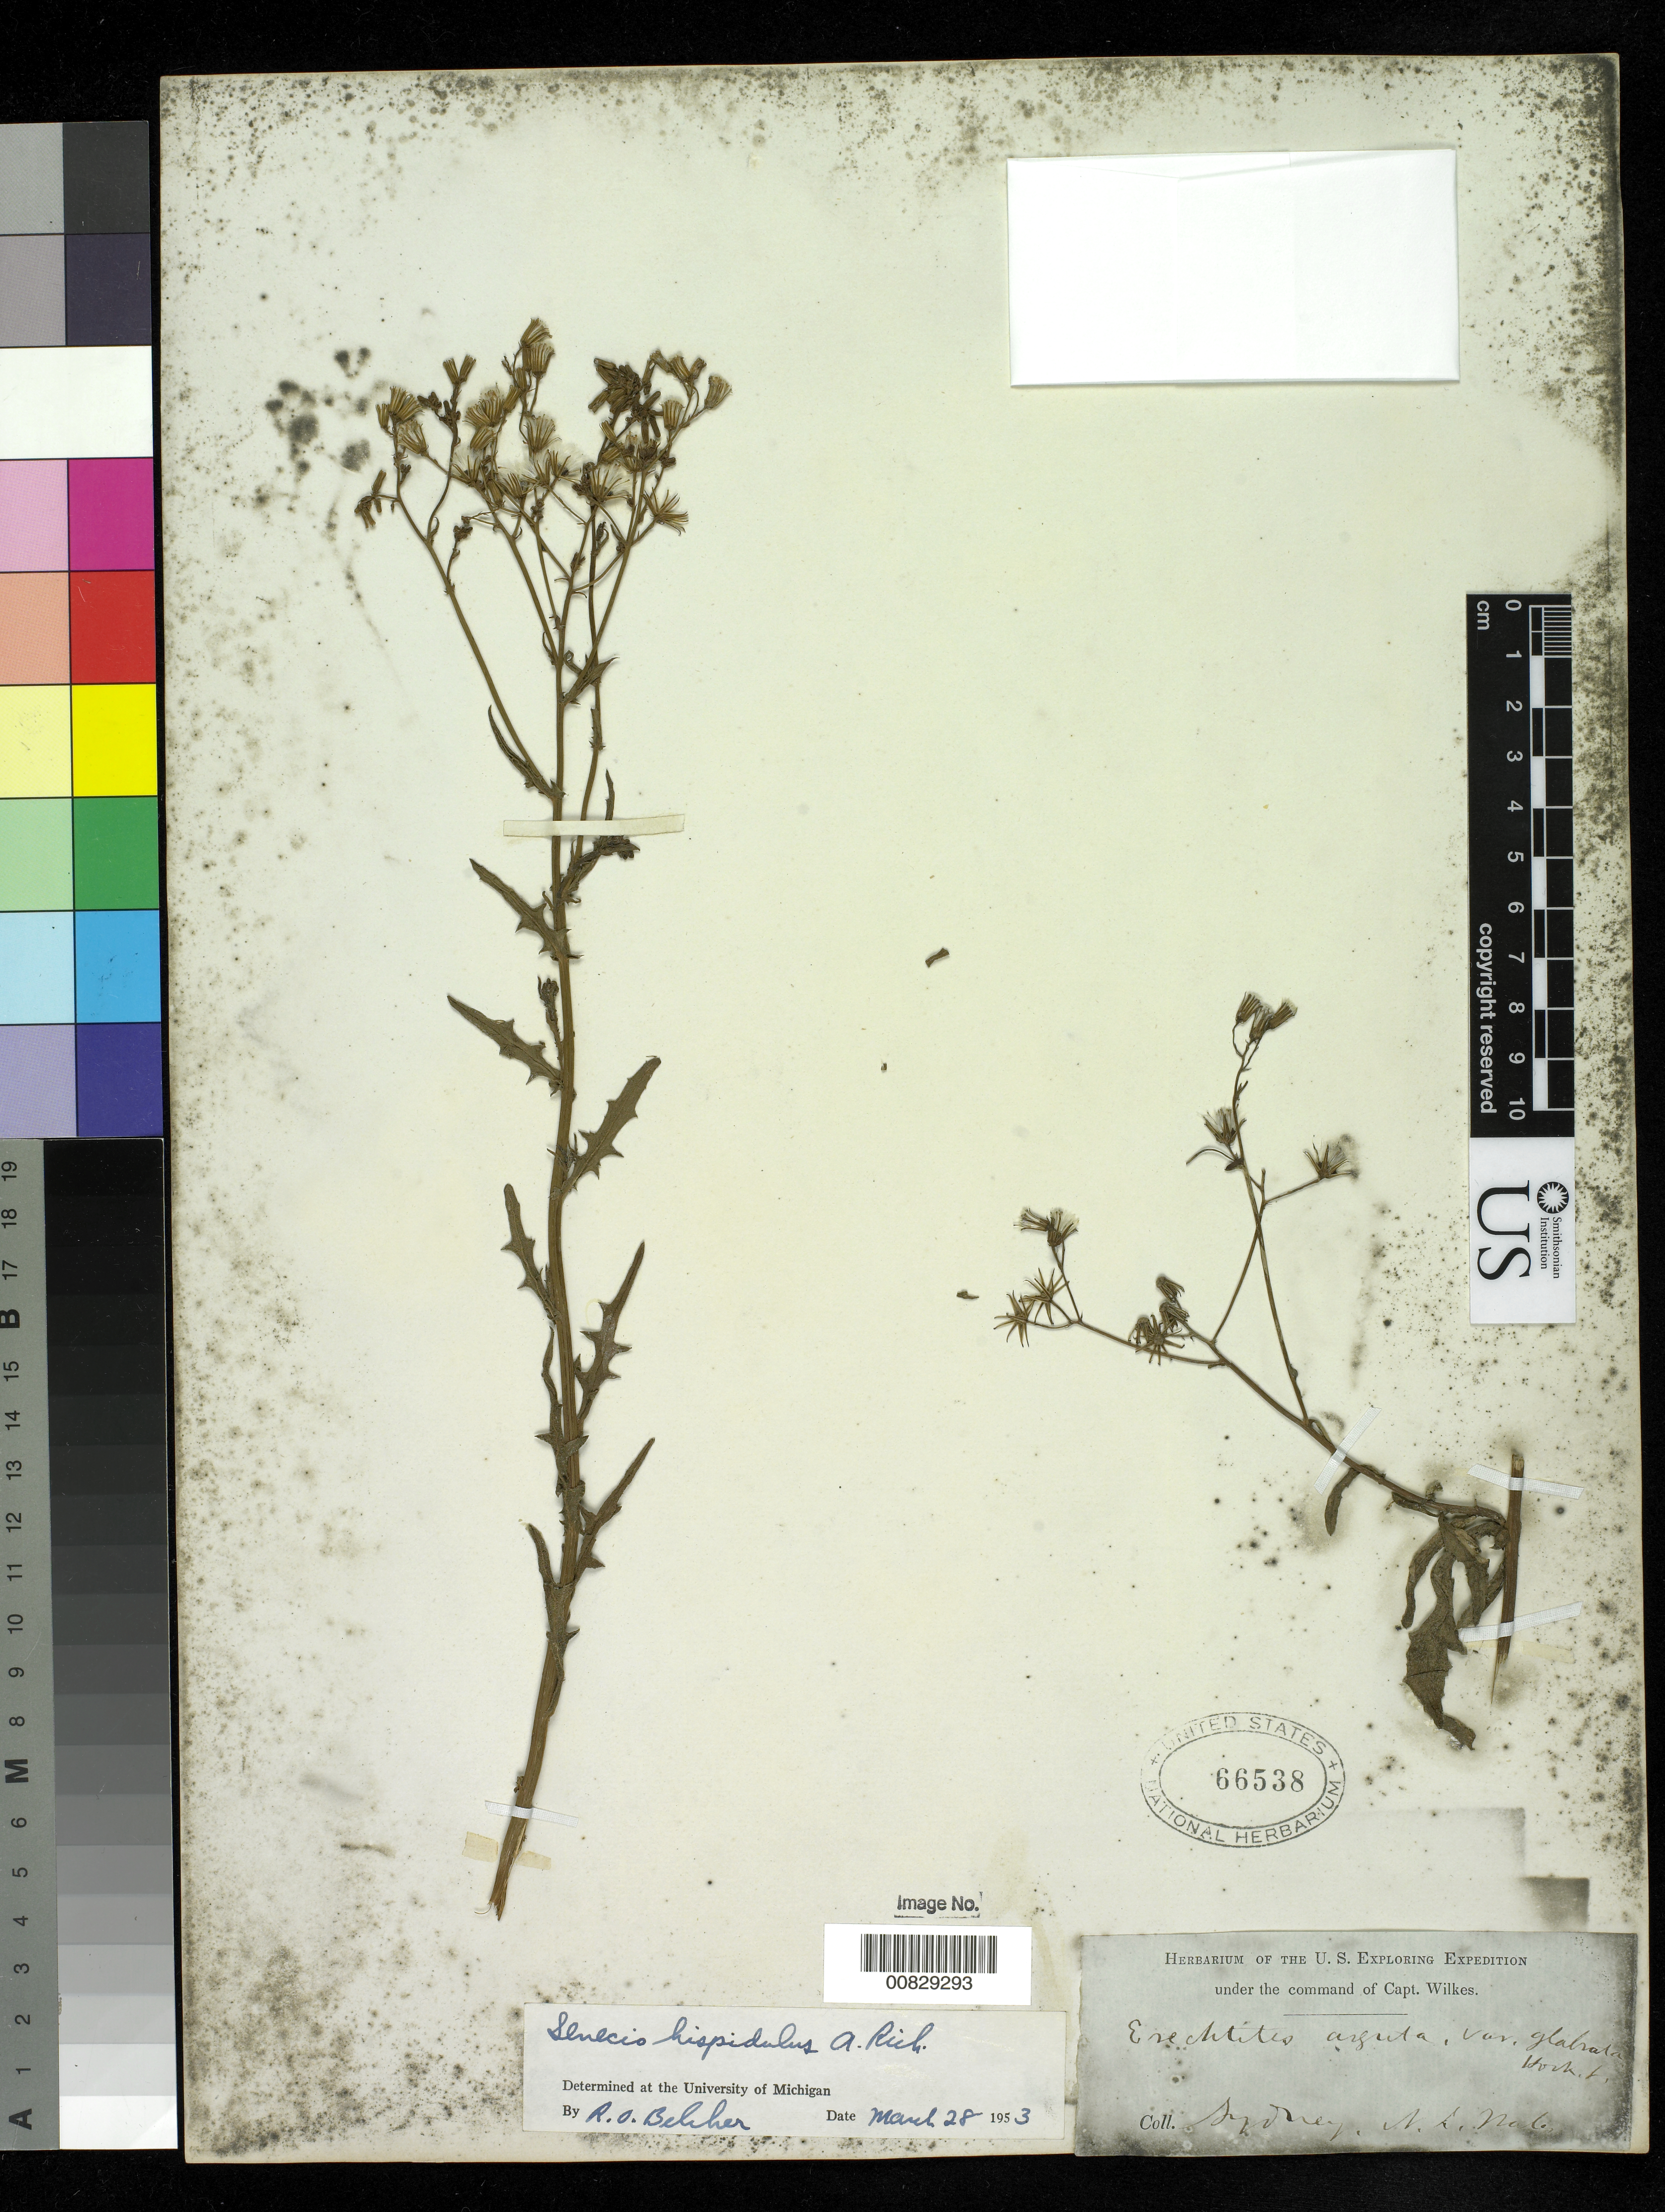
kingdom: Plantae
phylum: Tracheophyta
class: Magnoliopsida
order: Asterales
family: Asteraceae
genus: Senecio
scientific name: Senecio hispidulus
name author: A. Rich.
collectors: Wilkes Explor. Exped.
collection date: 1838/1842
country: Australia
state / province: New South Wales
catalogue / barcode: US 66538